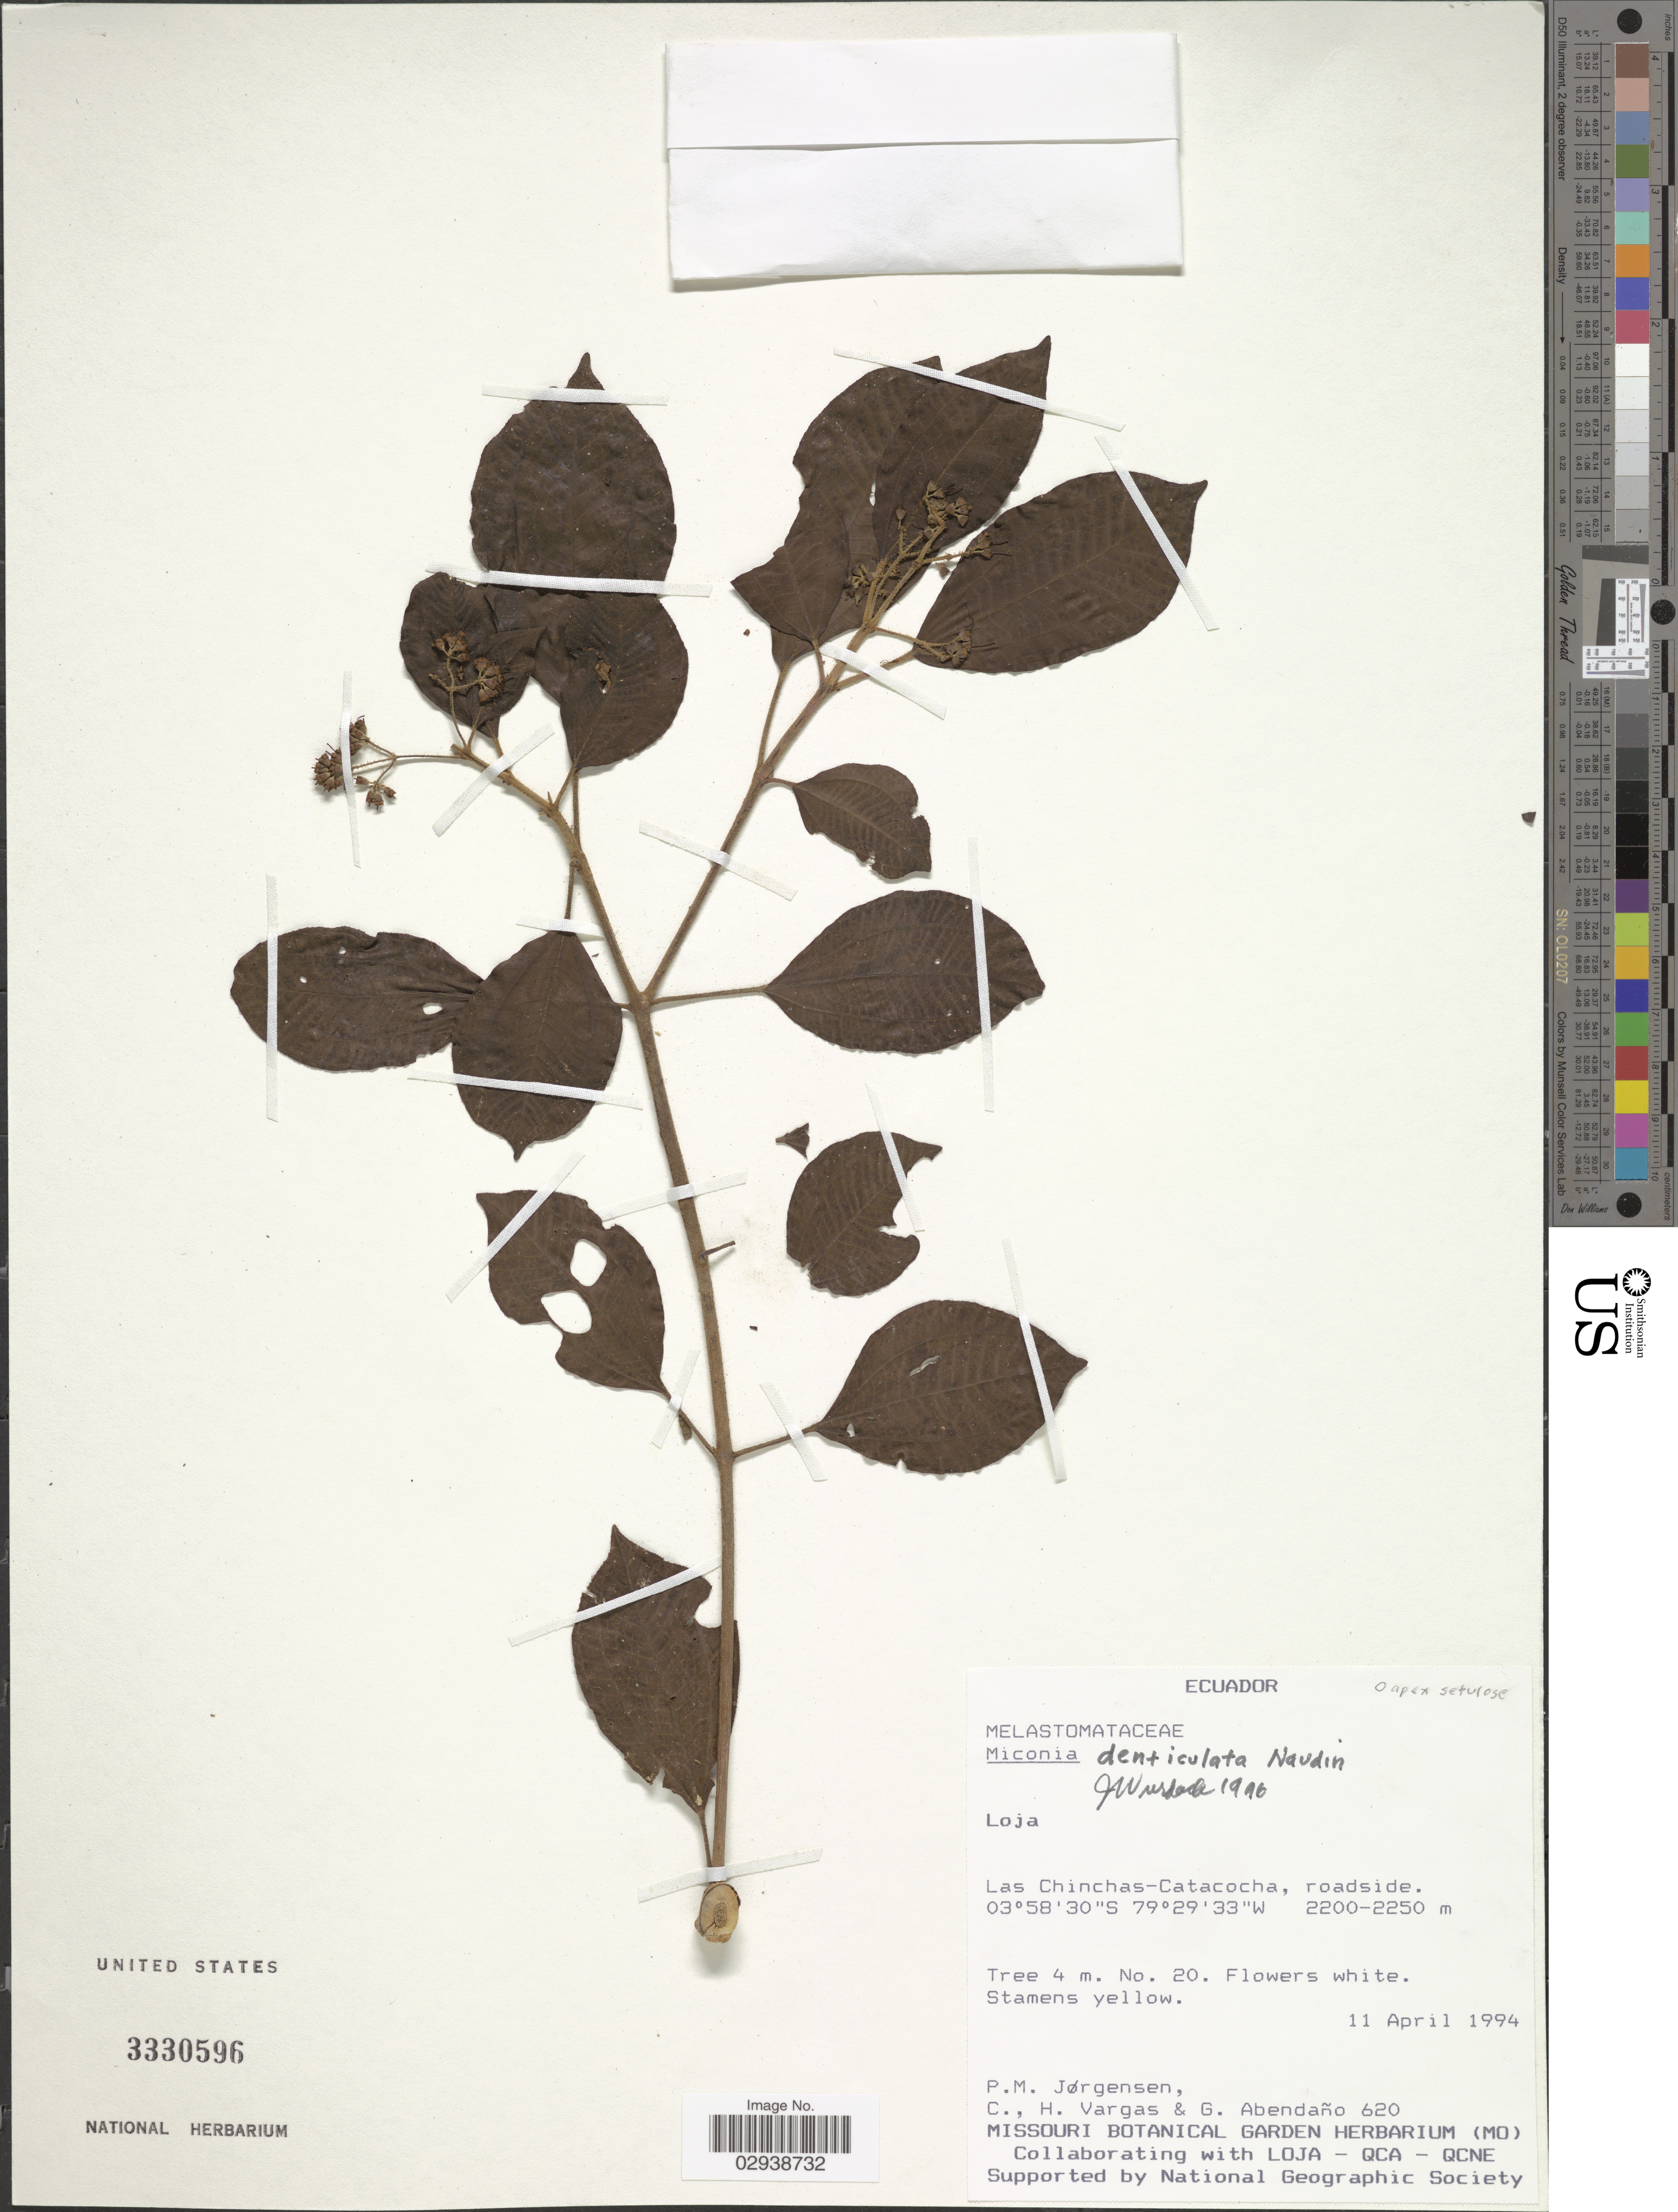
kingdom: Plantae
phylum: Tracheophyta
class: Magnoliopsida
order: Myrtales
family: Melastomataceae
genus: Miconia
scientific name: Miconia denticulata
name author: Naudin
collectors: P. Jørgensen, H. Vargas & G. Abendaño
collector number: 620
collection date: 1994-04-11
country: Ecuador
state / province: Loja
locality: Las Chinchas-Catacocha, roadside.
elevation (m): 2200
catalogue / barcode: US 3330596